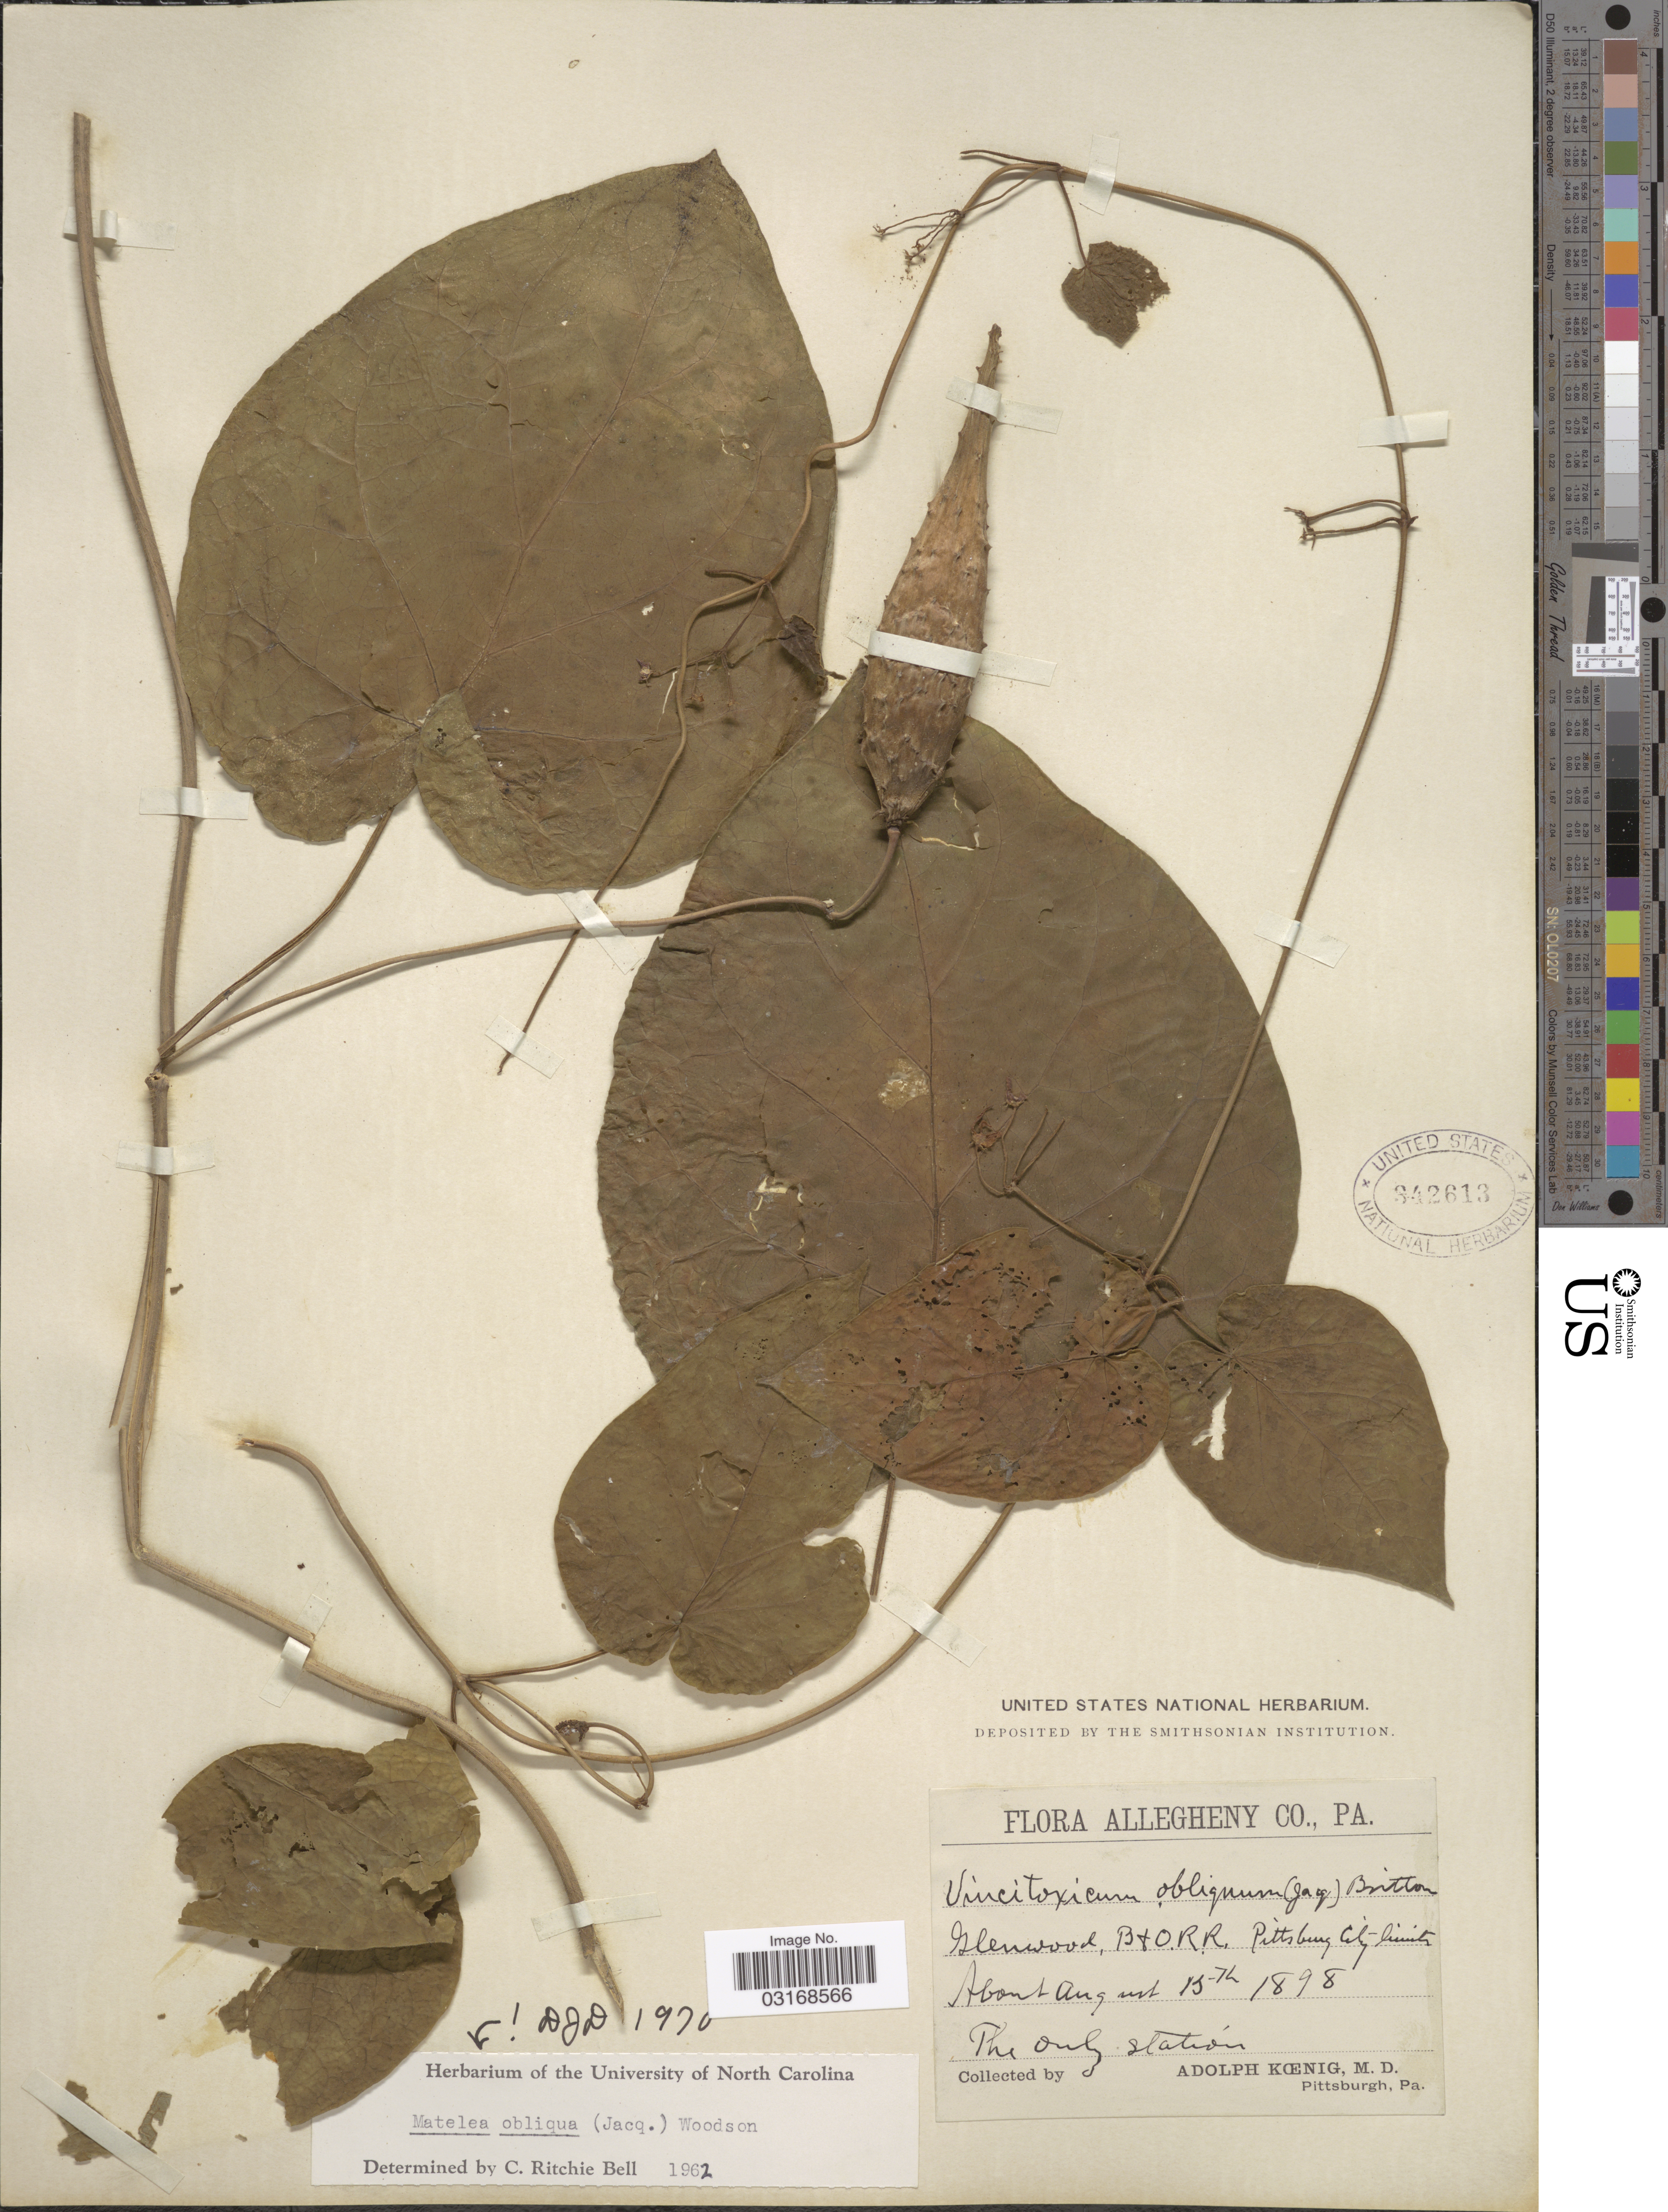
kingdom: Plantae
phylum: Tracheophyta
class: Magnoliopsida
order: Gentianales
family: Apocynaceae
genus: Matelea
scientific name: Matelea obliqua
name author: (Jacq.) Woodson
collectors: A. Koenig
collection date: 1898-08-15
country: United States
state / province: Pennsylvania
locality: Allegheny Co., Pa. Glenwood, B & O.R.R. Pittsburg City limits.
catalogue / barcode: US 342613